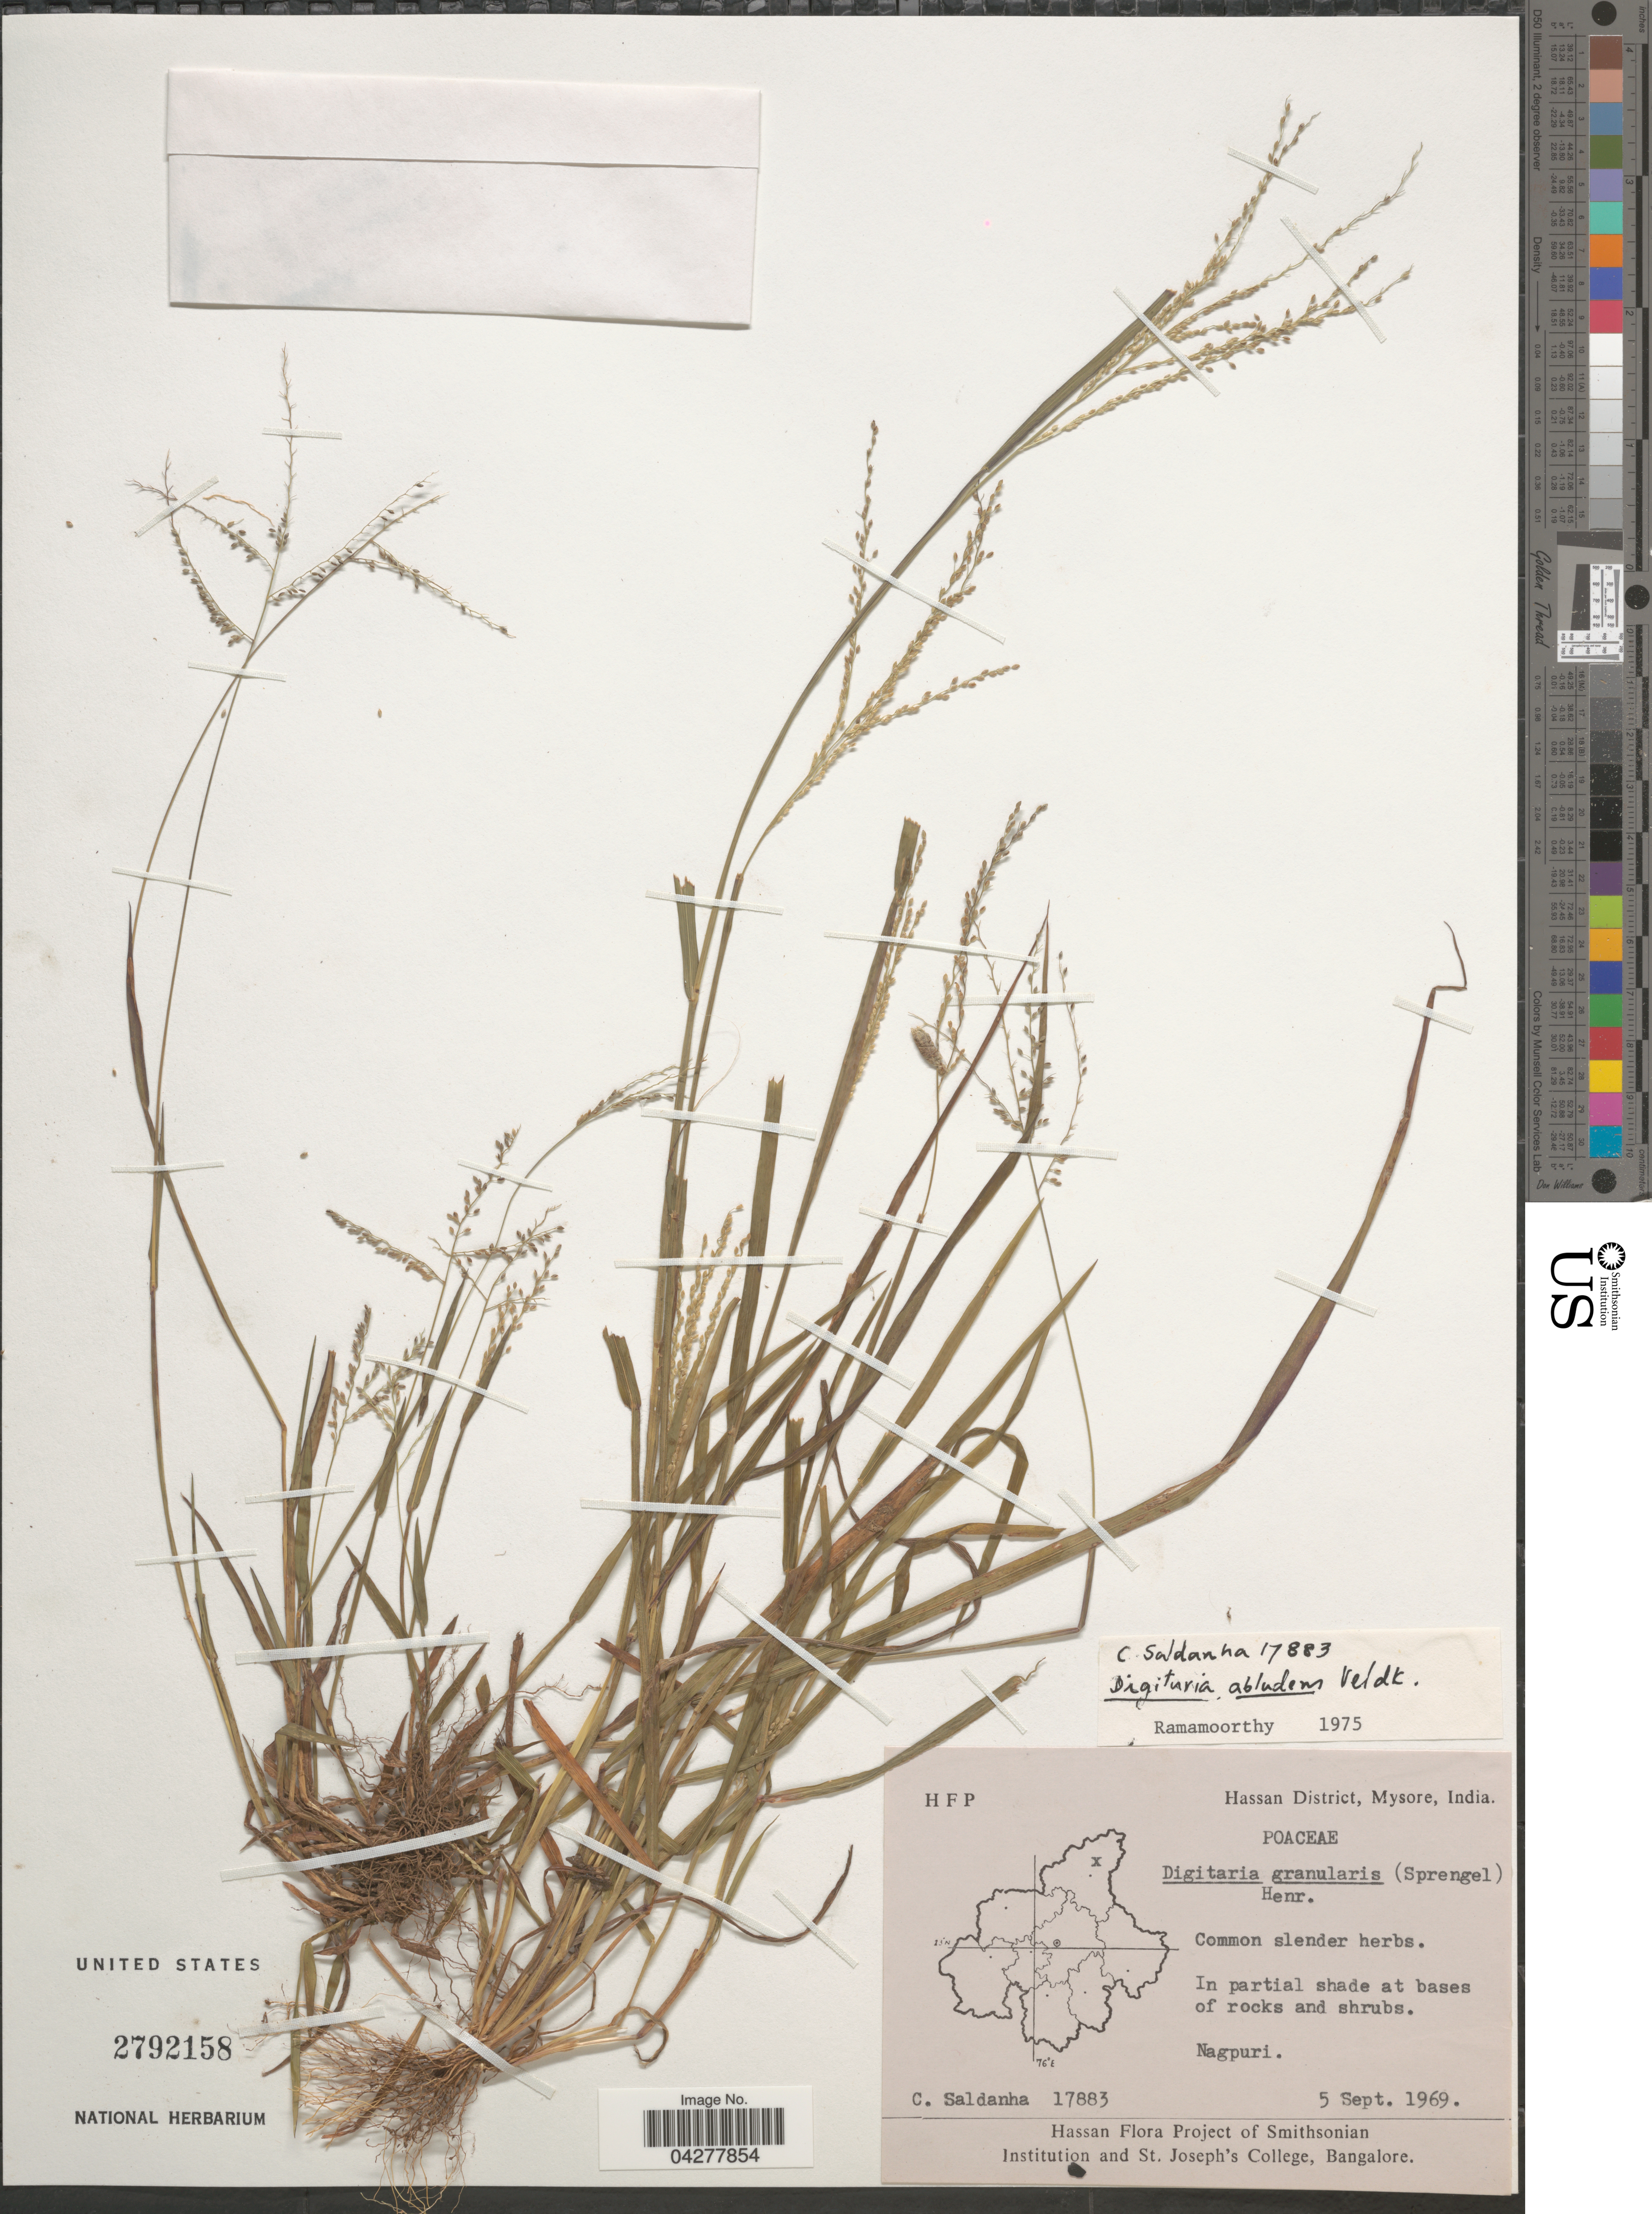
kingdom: Plantae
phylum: Tracheophyta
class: Liliopsida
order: Poales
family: Poaceae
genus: Digitaria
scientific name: Digitaria abludens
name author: (Roem. & Schult.) Veldkamp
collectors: C. Saldanha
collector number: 17883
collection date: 1969-09-05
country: India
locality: Hassan District, Mysore. Nagpuri.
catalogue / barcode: US 2792158